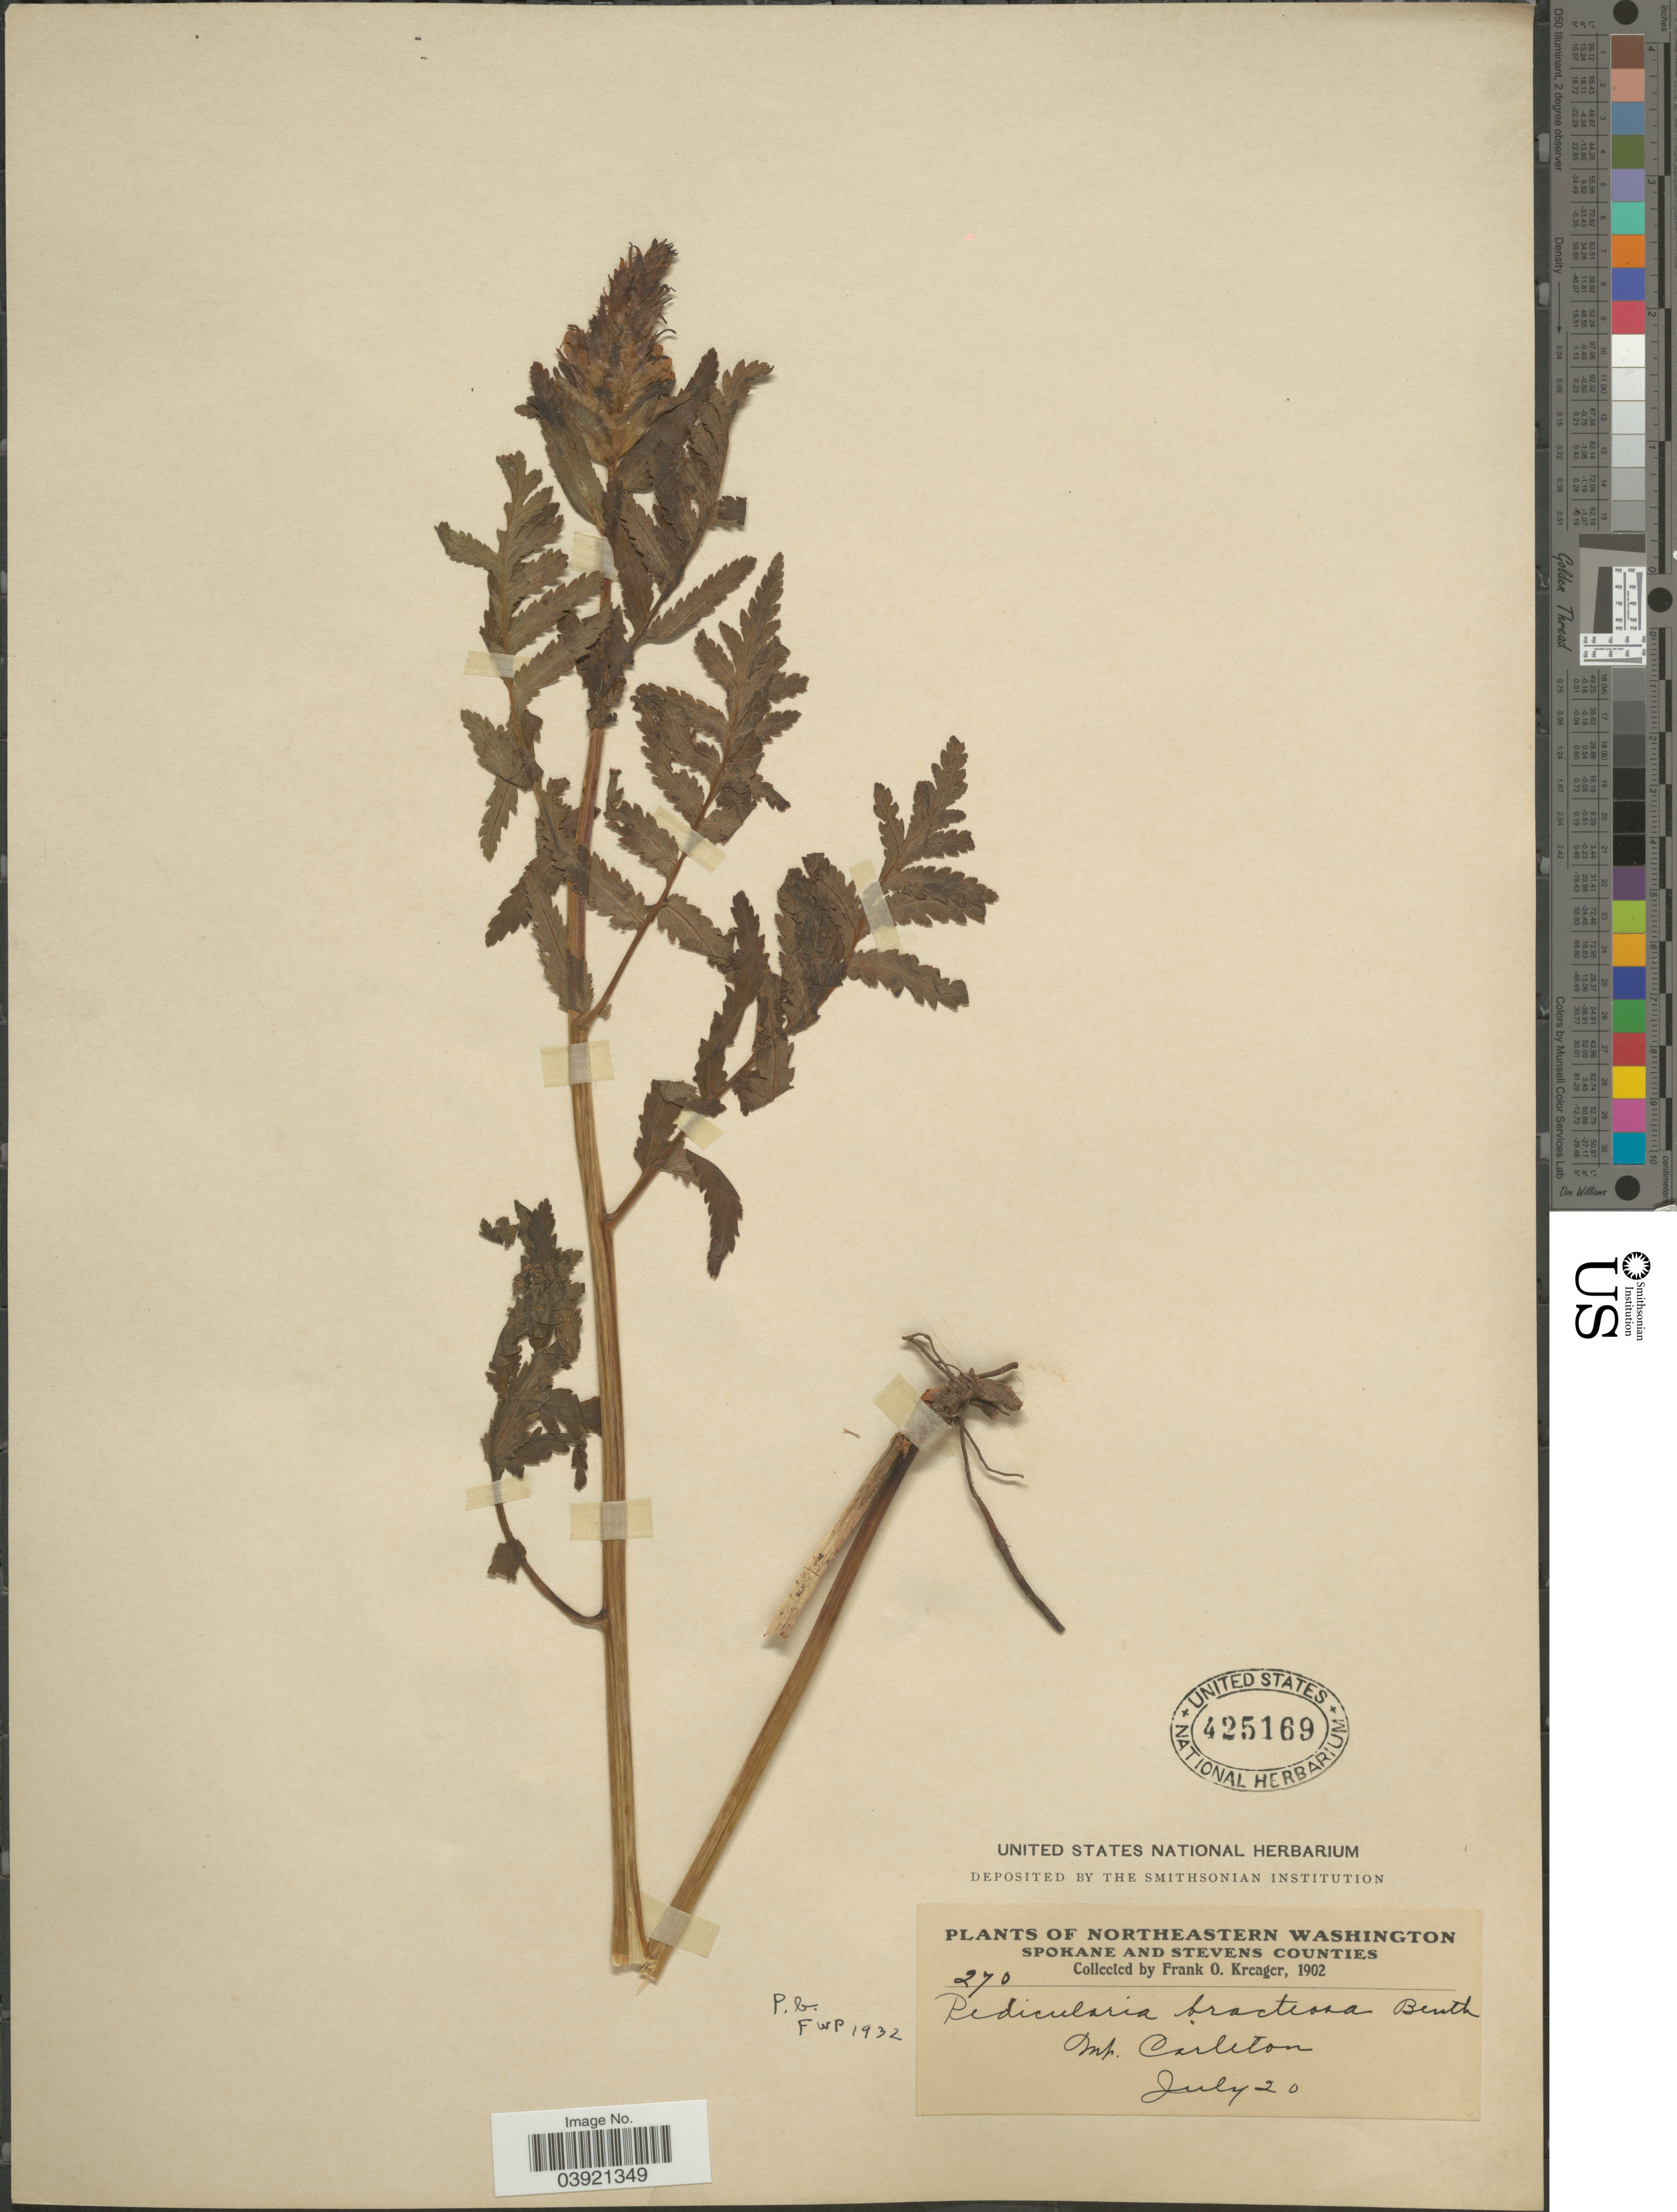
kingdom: Plantae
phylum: Tracheophyta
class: Magnoliopsida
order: Lamiales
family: Orobanchaceae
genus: Pedicularis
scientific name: Pedicularis bracteosa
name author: Benth.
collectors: F. Kreager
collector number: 270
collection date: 1902-07-20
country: United States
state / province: Washington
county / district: Spokane / Stevens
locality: Northeastern Washington. Spokane And Stevens Counties. Mt. Carleton.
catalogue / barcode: US 425169